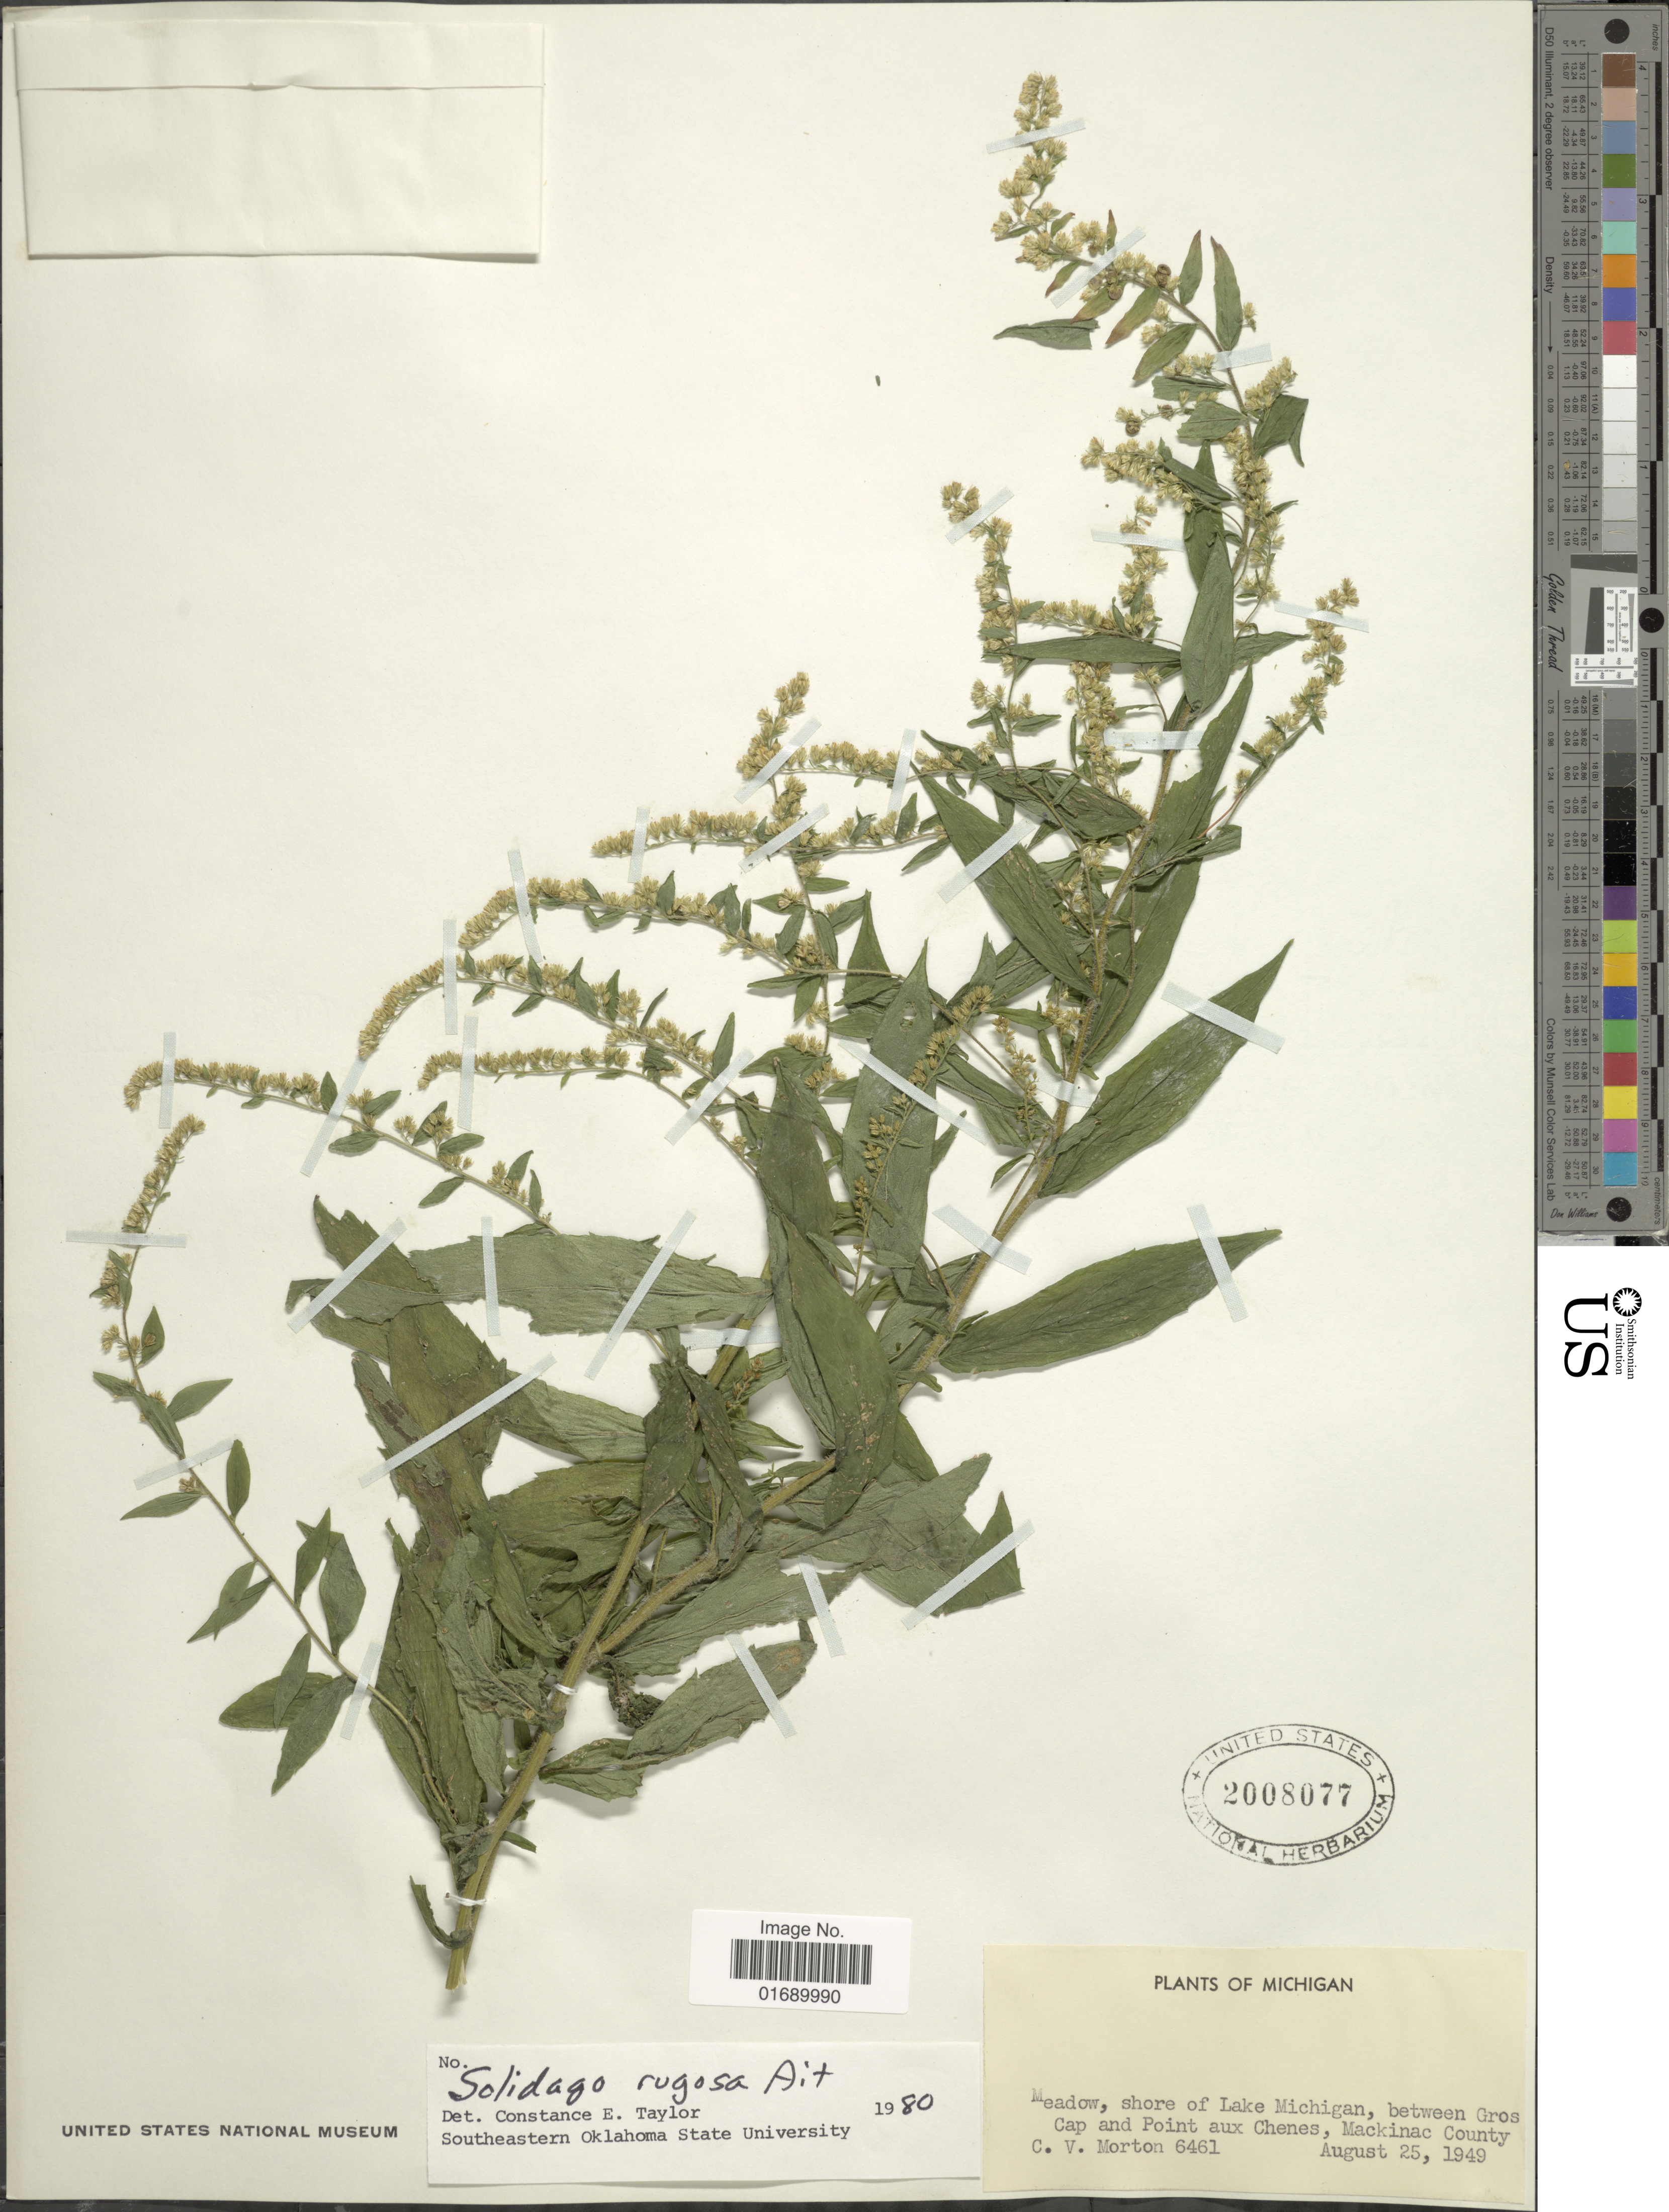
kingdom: Plantae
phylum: Tracheophyta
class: Magnoliopsida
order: Asterales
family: Asteraceae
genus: Solidago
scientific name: Solidago rugosa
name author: Mill.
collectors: C. V. Morton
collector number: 6461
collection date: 1949-08-25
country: United States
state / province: Michigan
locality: Meadow, shore of Lake Michigan, between Gros Cap and Point aux Chenes, Mackinac County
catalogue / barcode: US 2008077